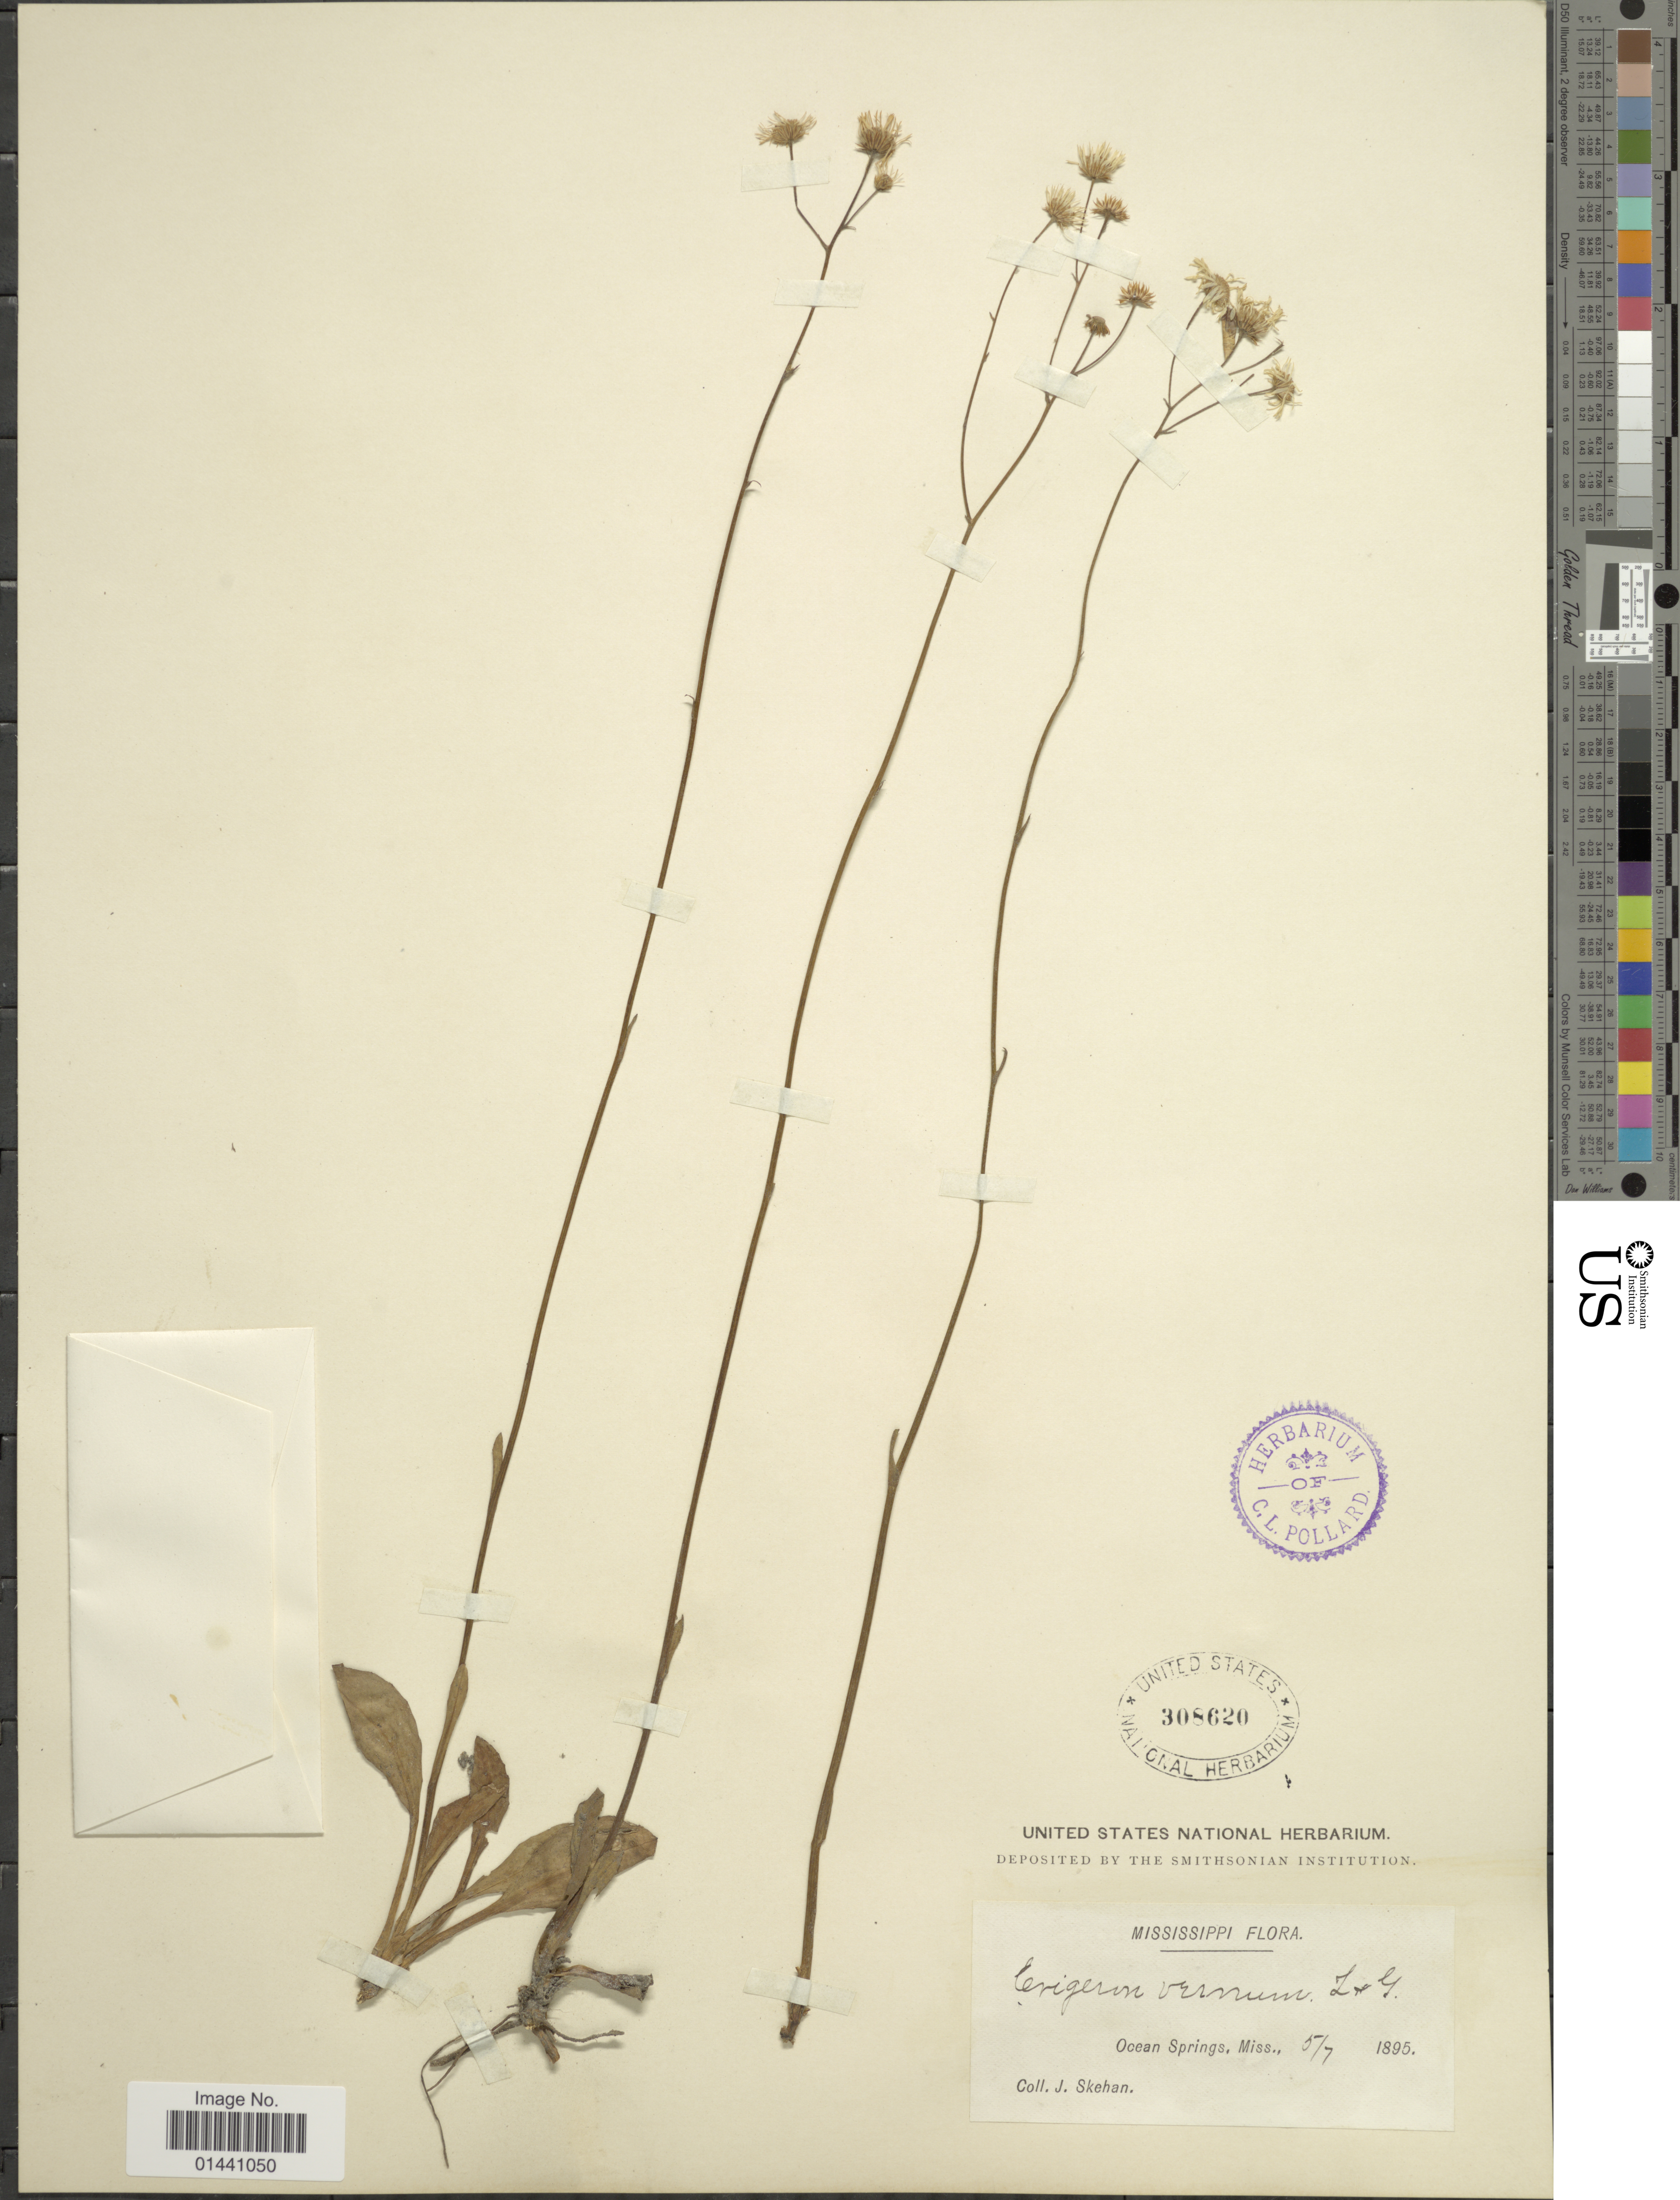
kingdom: Plantae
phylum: Tracheophyta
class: Magnoliopsida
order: Asterales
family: Asteraceae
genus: Erigeron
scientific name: Erigeron vernus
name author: (L.) Torr. & A. Gray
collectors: J. Skehan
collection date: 1895-05-07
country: United States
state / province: Mississippi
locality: Ocean Springs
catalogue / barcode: US 308620